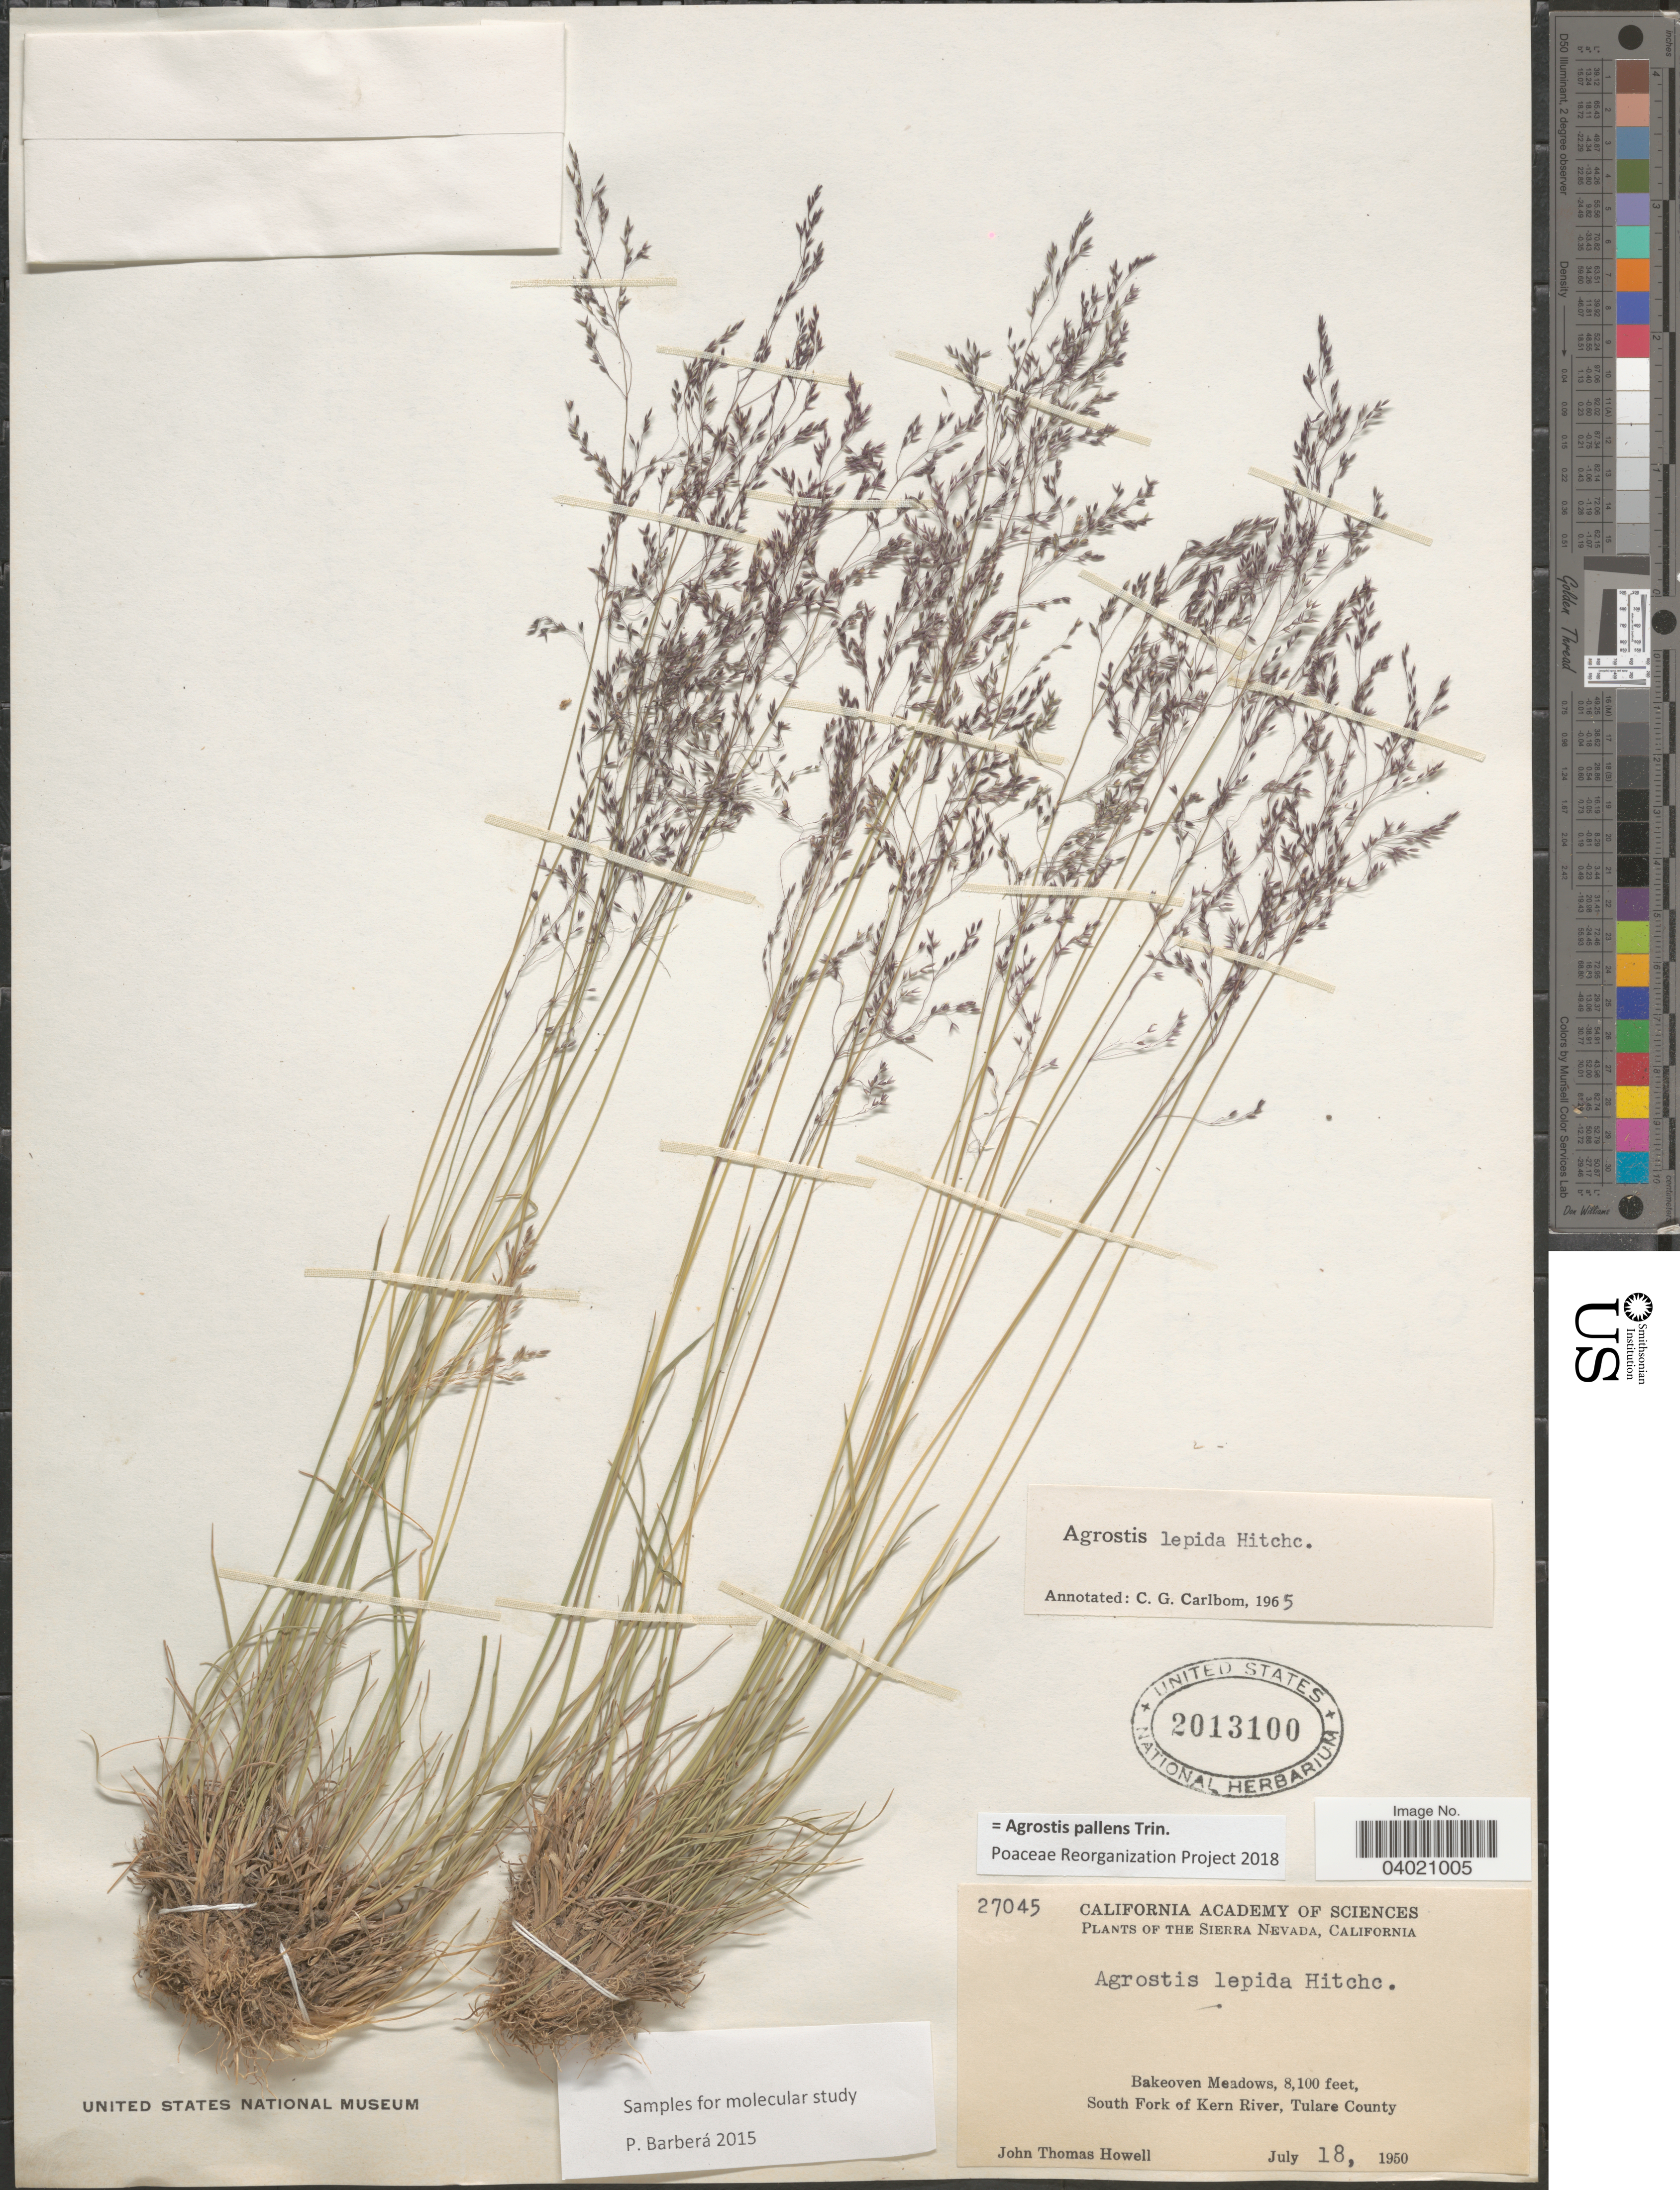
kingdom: Plantae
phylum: Tracheophyta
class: Liliopsida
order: Poales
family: Poaceae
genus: Agrostis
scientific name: Agrostis pallens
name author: Trin.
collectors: J. T. Howell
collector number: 27045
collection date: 1950-07-18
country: United States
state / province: California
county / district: Tulare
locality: Sierra Nevada. Bakeoven Meadows. South Fork of Kern River, Tulare County.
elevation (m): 2469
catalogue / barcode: US 2013100